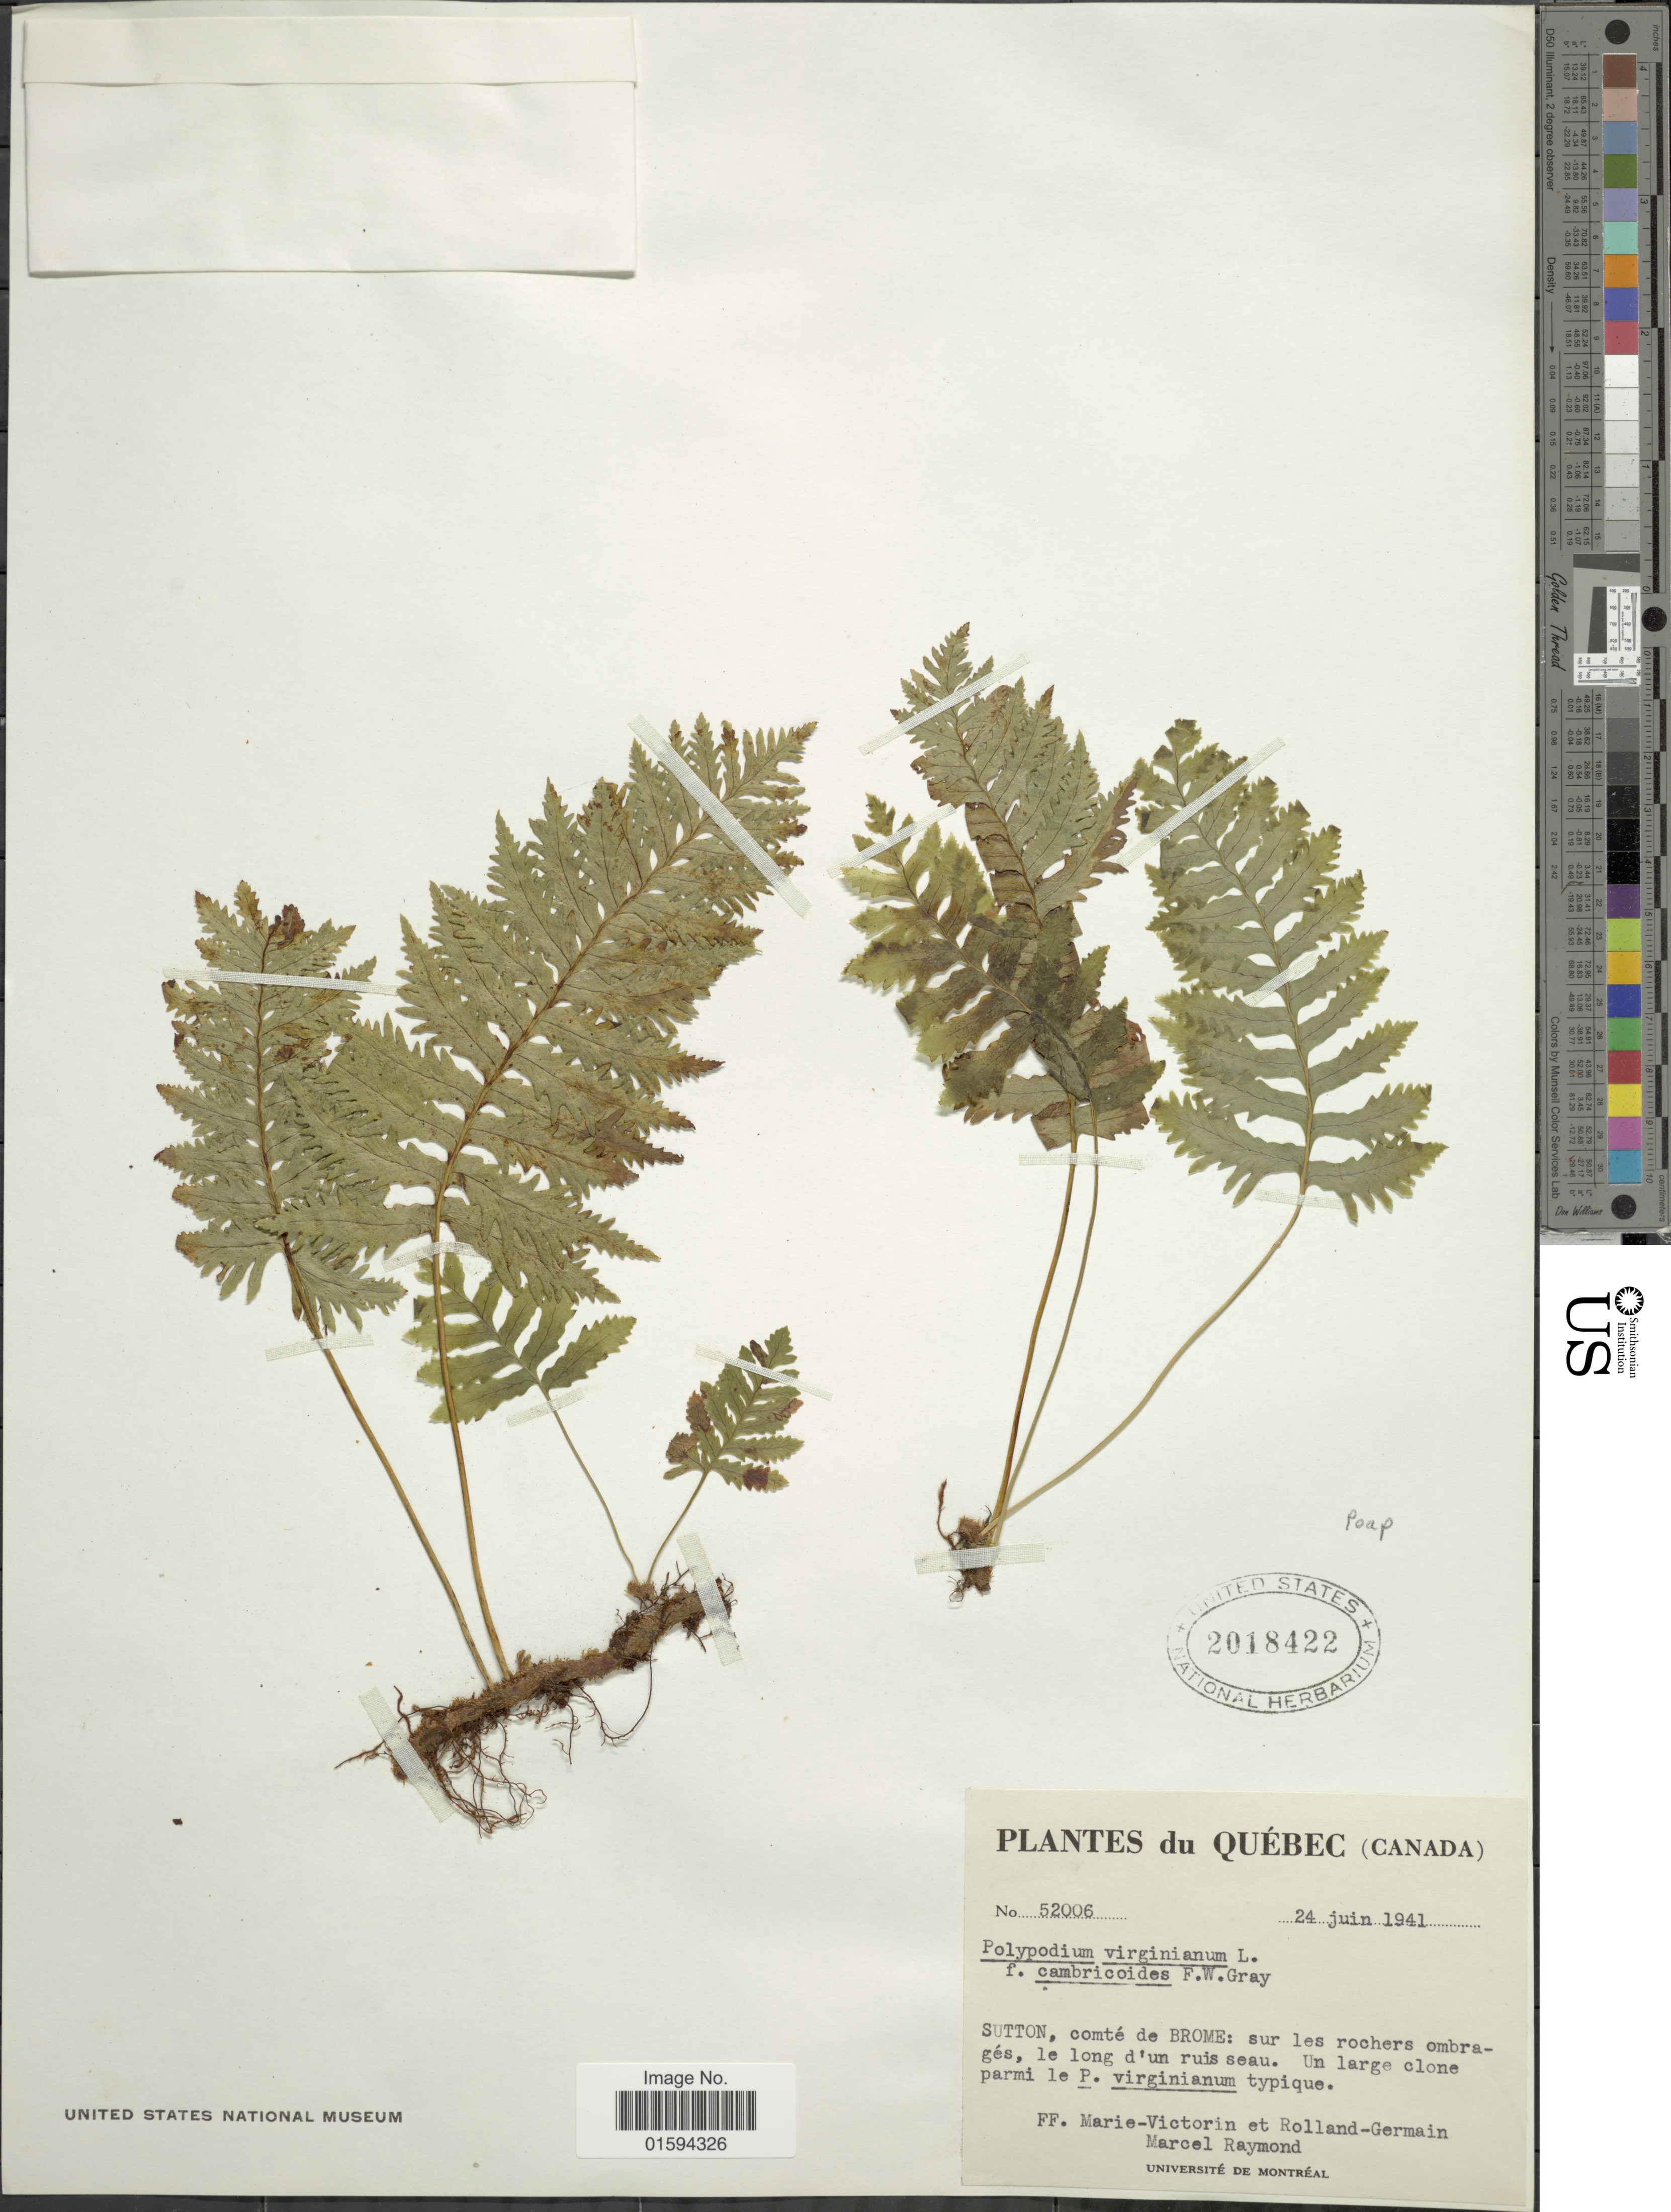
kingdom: Plantae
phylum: Tracheophyta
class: Polypodiopsida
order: Polypodiales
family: Polypodiaceae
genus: Polypodium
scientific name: Polypodium appalachianum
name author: Haufler & Windham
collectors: Fr. Marie-Victorin, Rolland-Germain & M. Raymond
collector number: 52006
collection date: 1941-06-24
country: Canada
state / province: Quebec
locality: Sutton, comté de Brome: sur les rochers ombragés, le long d'un ruis seau.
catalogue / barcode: US 2018422